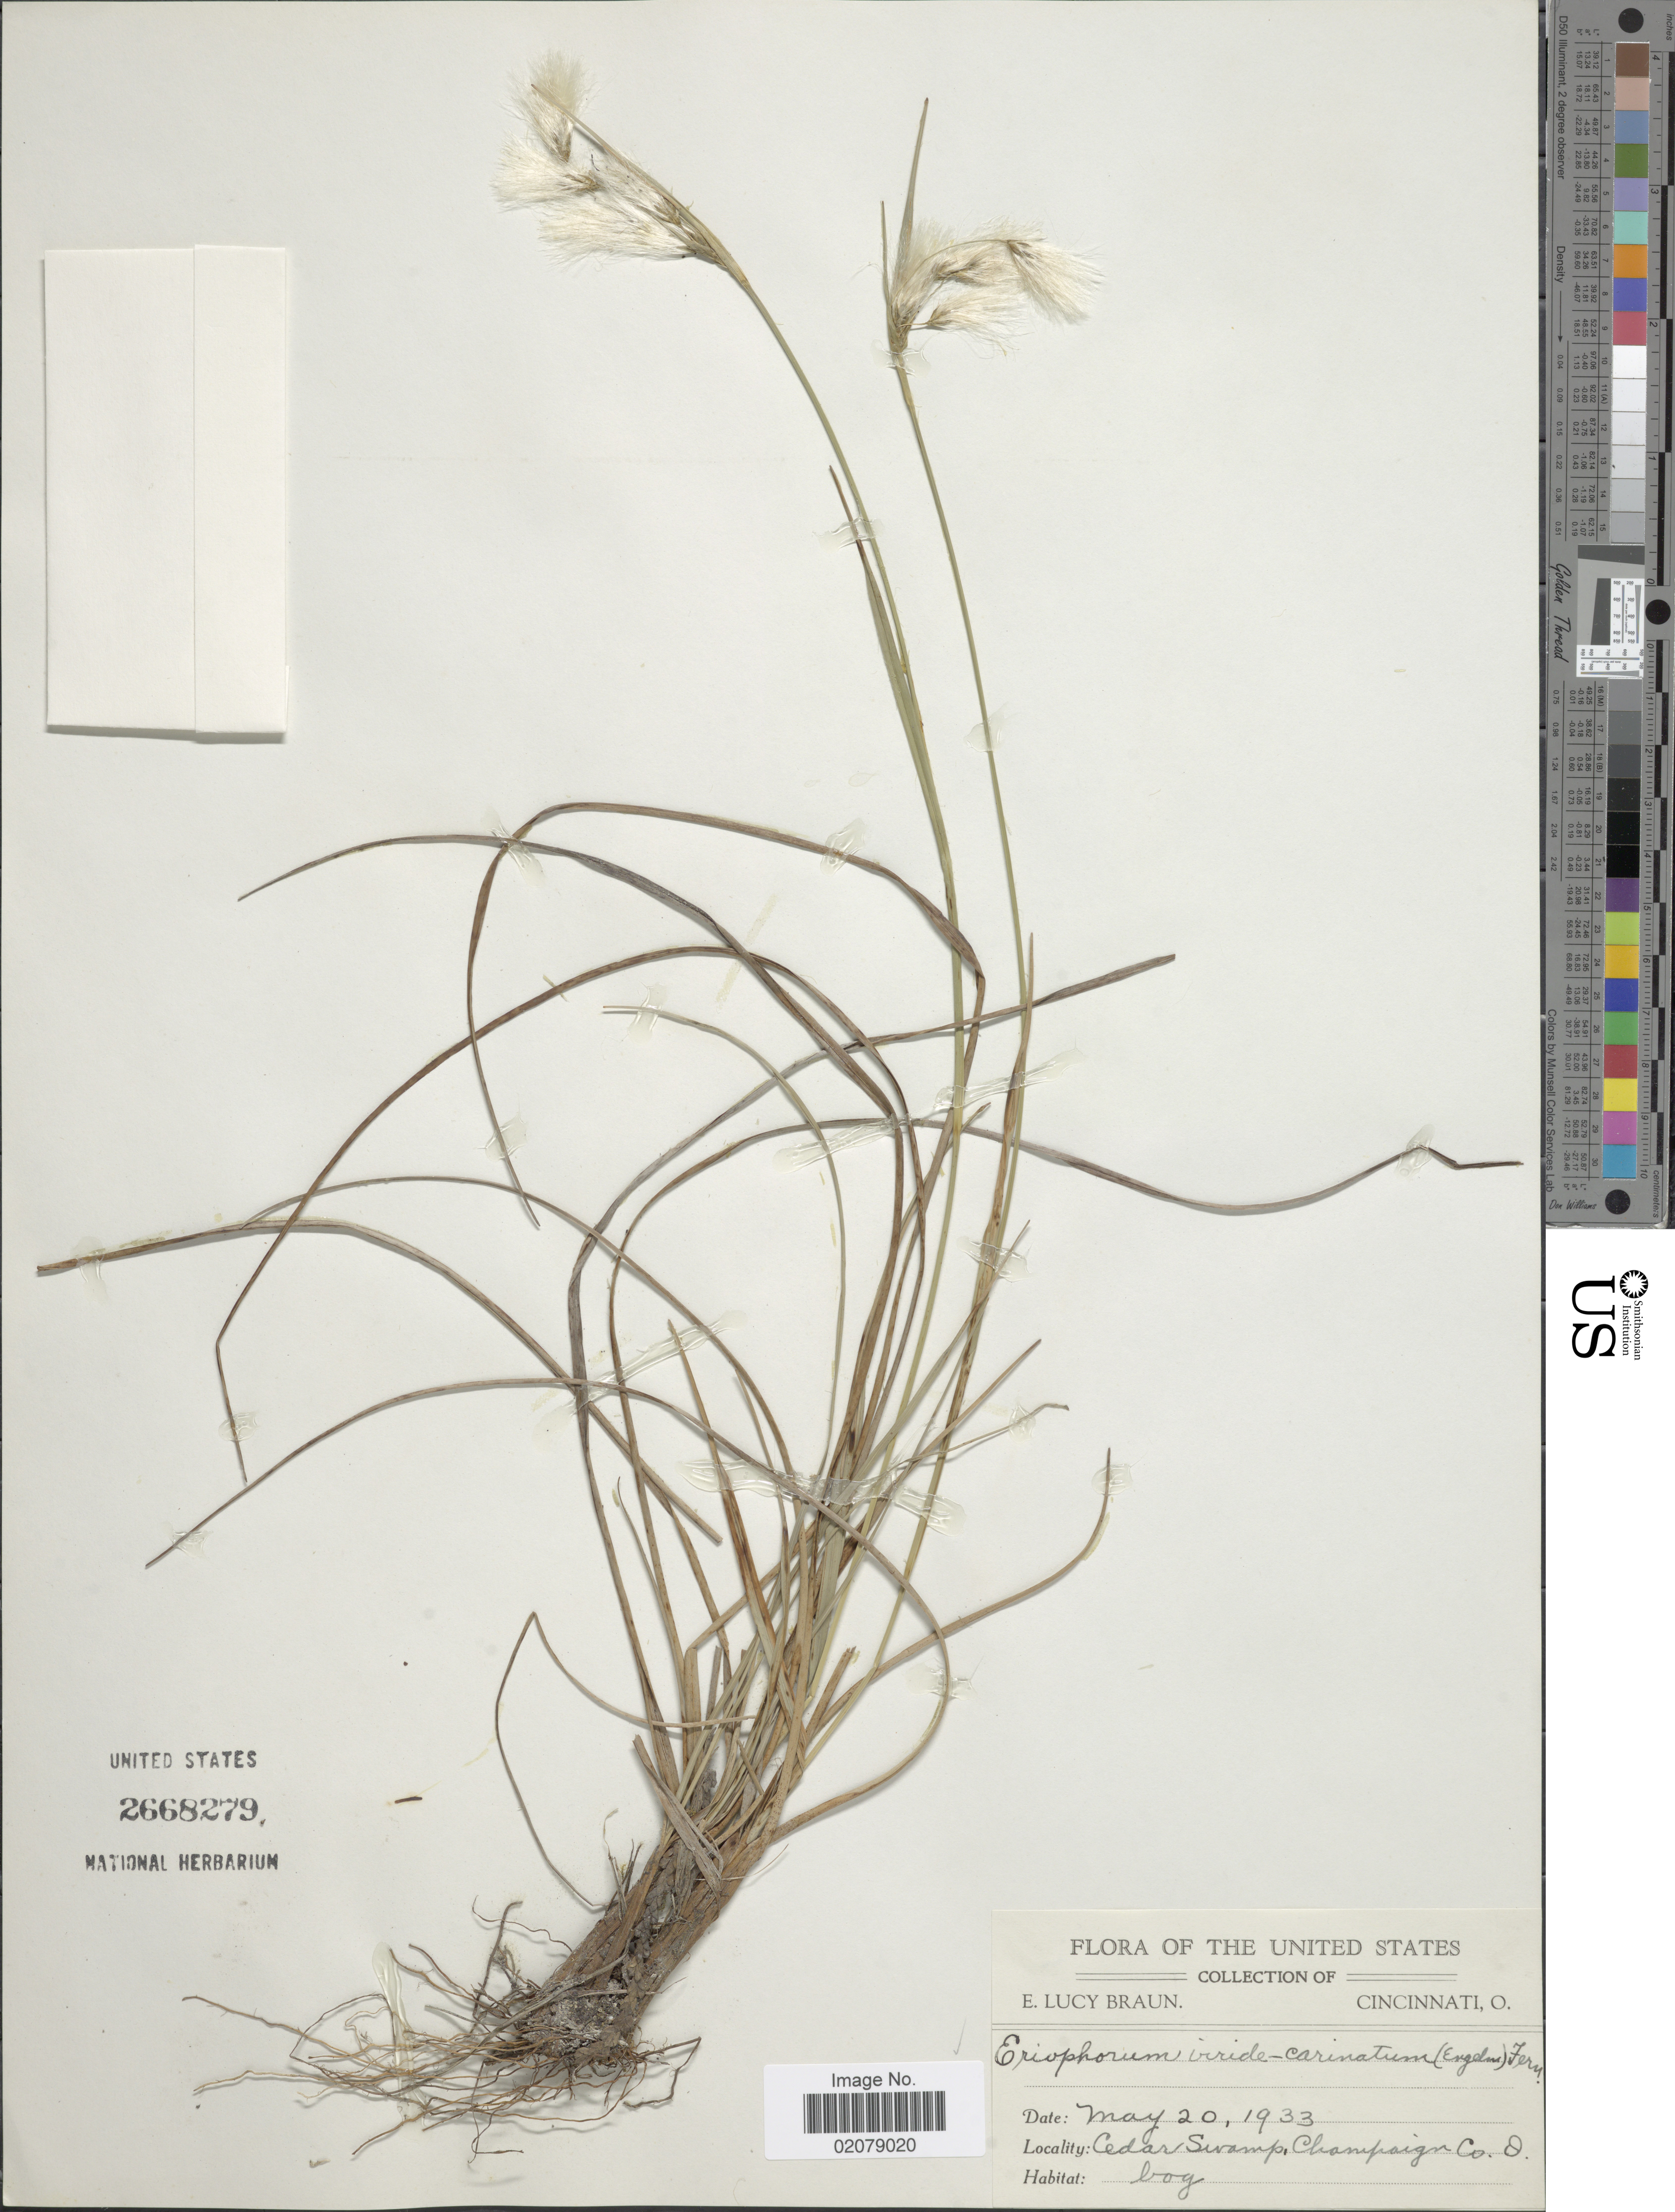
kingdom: Plantae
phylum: Tracheophyta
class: Liliopsida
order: Poales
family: Cyperaceae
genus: Eriophorum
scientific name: Eriophorum viridicarinatum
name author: (Englem.) Fernald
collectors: E. L. Braun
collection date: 1933-05-20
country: United States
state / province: Ohio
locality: Cedar Swamp, Champaign Co., O.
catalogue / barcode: US 2668279